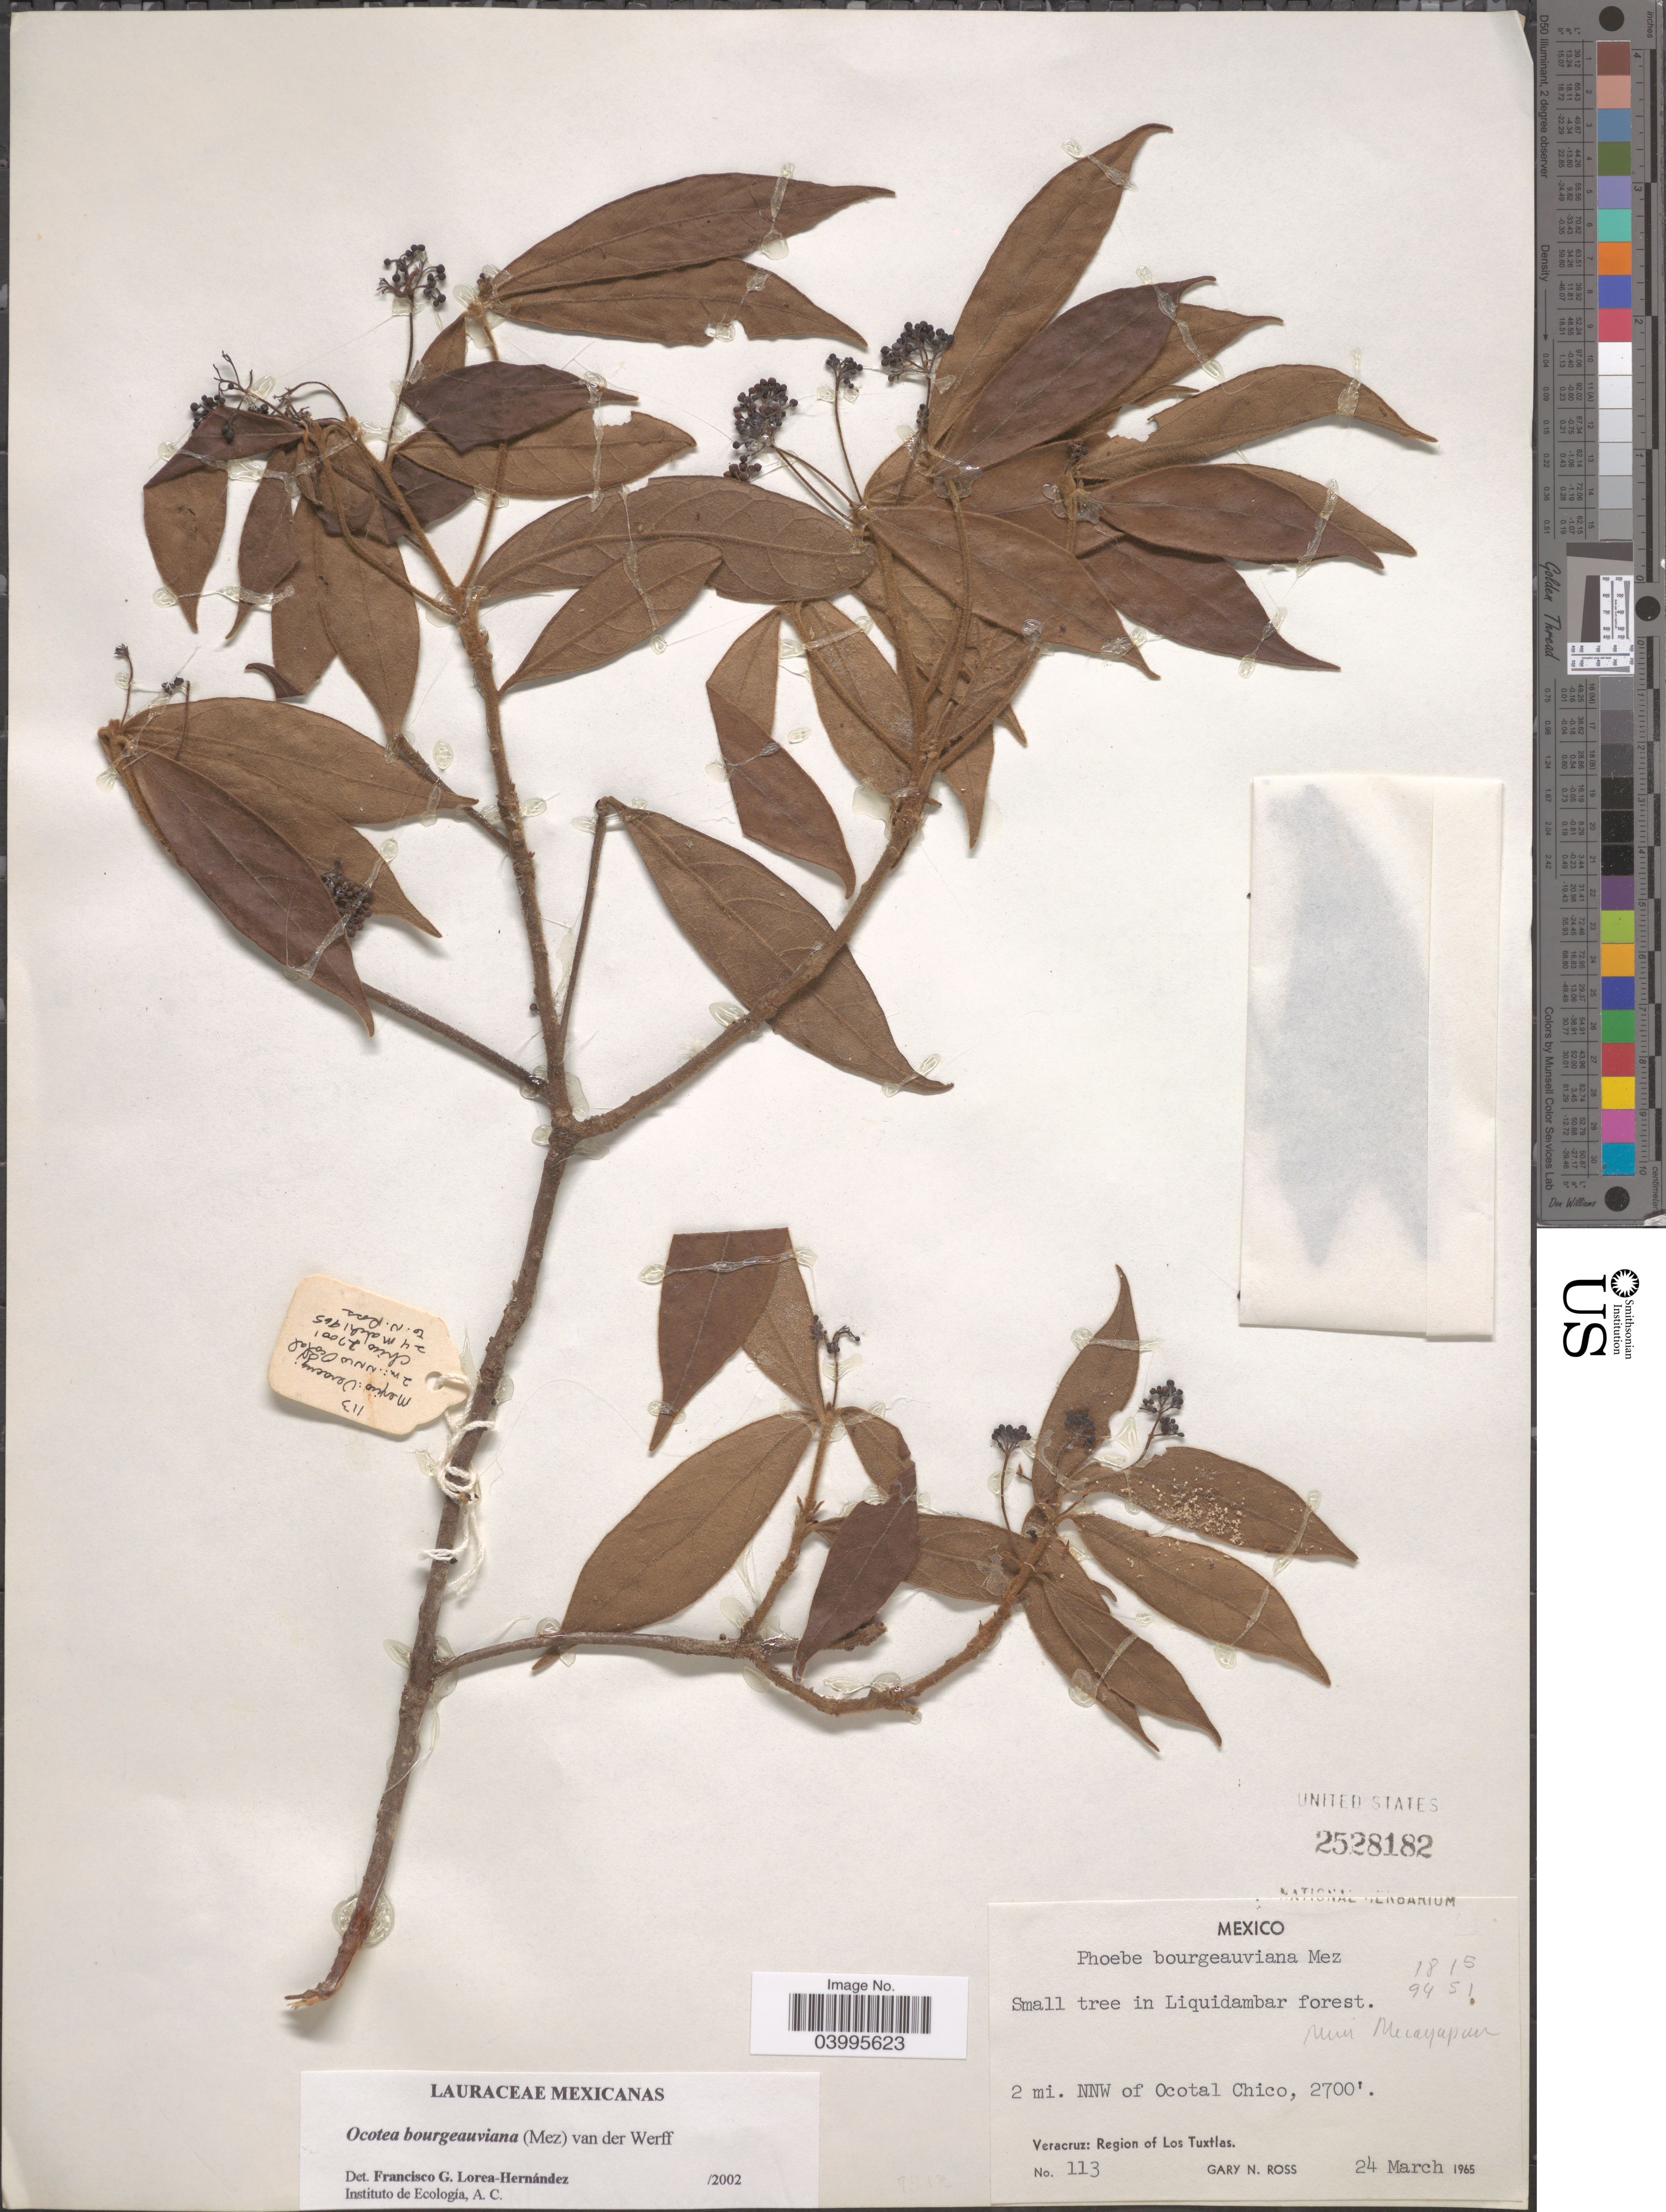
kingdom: Plantae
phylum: Tracheophyta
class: Magnoliopsida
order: Laurales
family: Lauraceae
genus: Ocotea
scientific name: Ocotea bourgeauviana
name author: (Mez) van der Werff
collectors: G. N. Ross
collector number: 113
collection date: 1965-03-24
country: Mexico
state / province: Veracruz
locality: In Liquidambar forest. 2 mi. NNW of Ocotal Chico. Veracruz: Region of Los Tuxtlas.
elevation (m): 823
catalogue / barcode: US 2528182